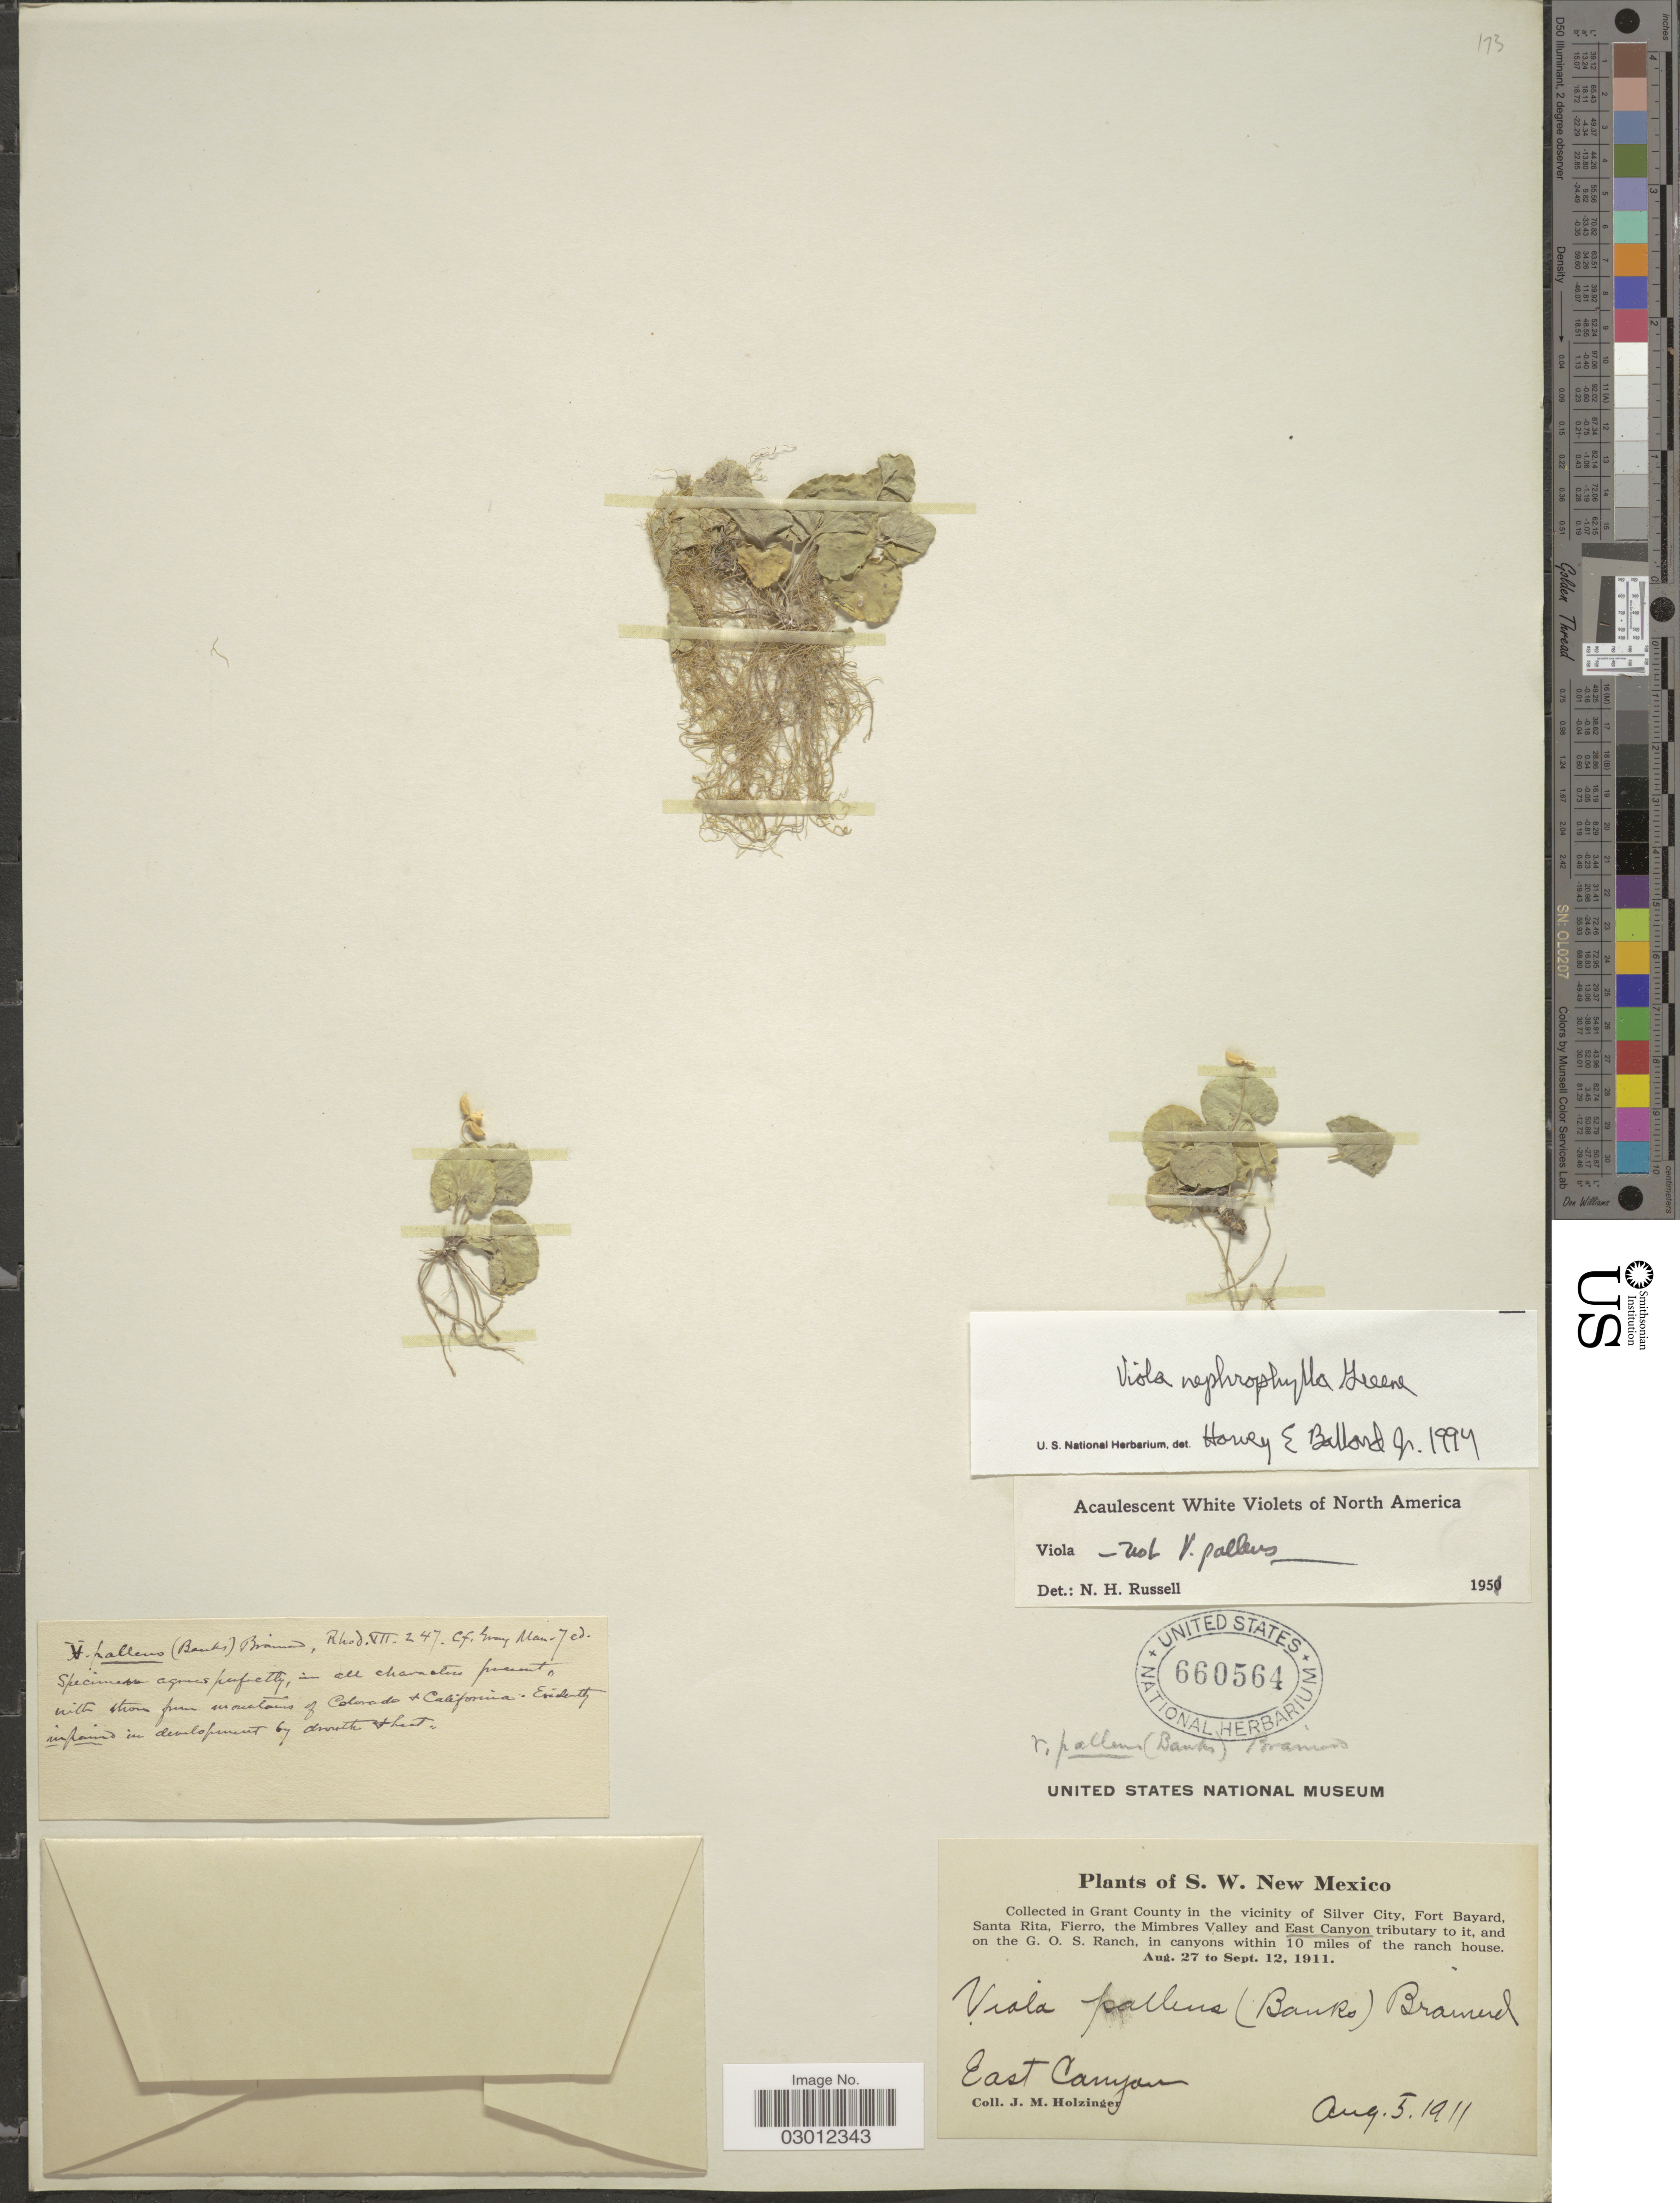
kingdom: Plantae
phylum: Tracheophyta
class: Magnoliopsida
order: Malpighiales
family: Violaceae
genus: Viola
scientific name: Viola nephrophylla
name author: Greene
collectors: J. M. Holzinger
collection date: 1911-08-05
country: United States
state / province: New Mexico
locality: S. W. New Mexico. In Grant County in the vicinity of Silver City, Fort Bayard, Santa Rita, Fierro, the Mimbres Valley and East Canyon tributary to it, and on the G. O. S. Ranch, in canyons within 10 miles of the ranch house. East Canyon.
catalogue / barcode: US 660564